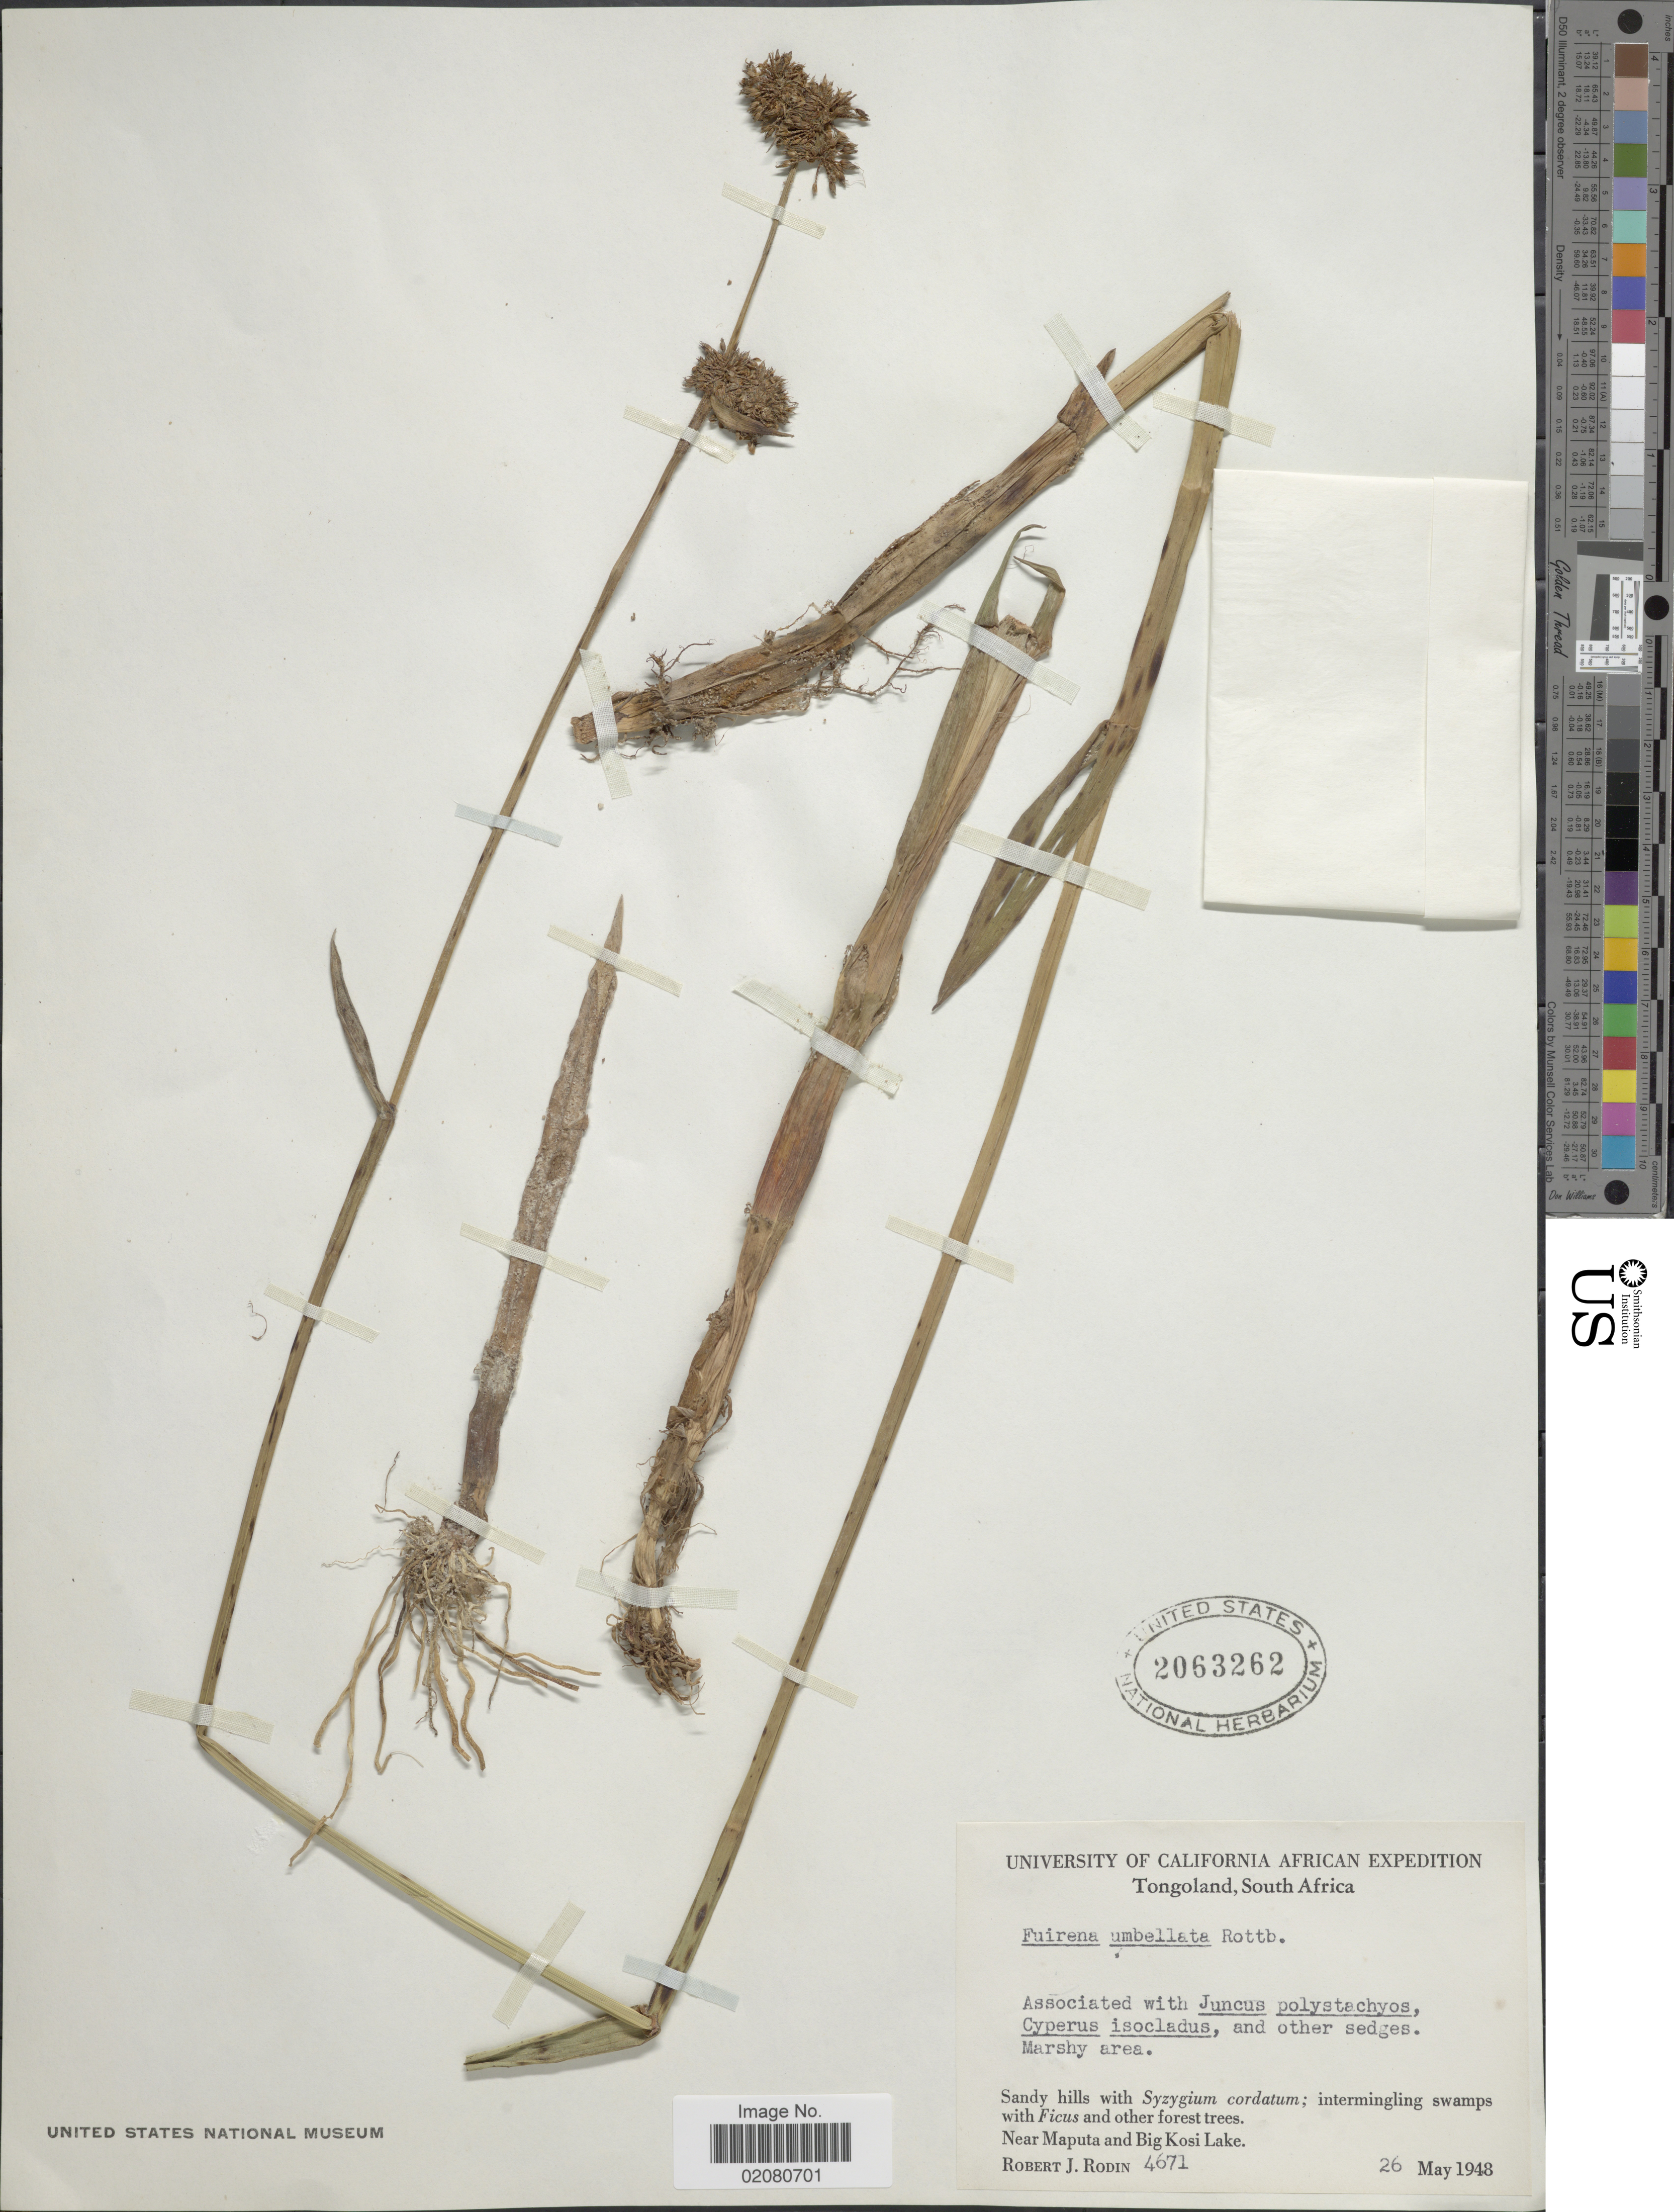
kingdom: Plantae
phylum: Tracheophyta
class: Liliopsida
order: Poales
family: Cyperaceae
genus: Fuirena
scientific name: Fuirena umbellata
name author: Rottb.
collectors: R. J. Rodin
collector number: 4671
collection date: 1948-05-26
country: South Africa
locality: Tongoland, South Africa. Near Maputa and Big Kosi Lake.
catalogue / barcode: US 2063262